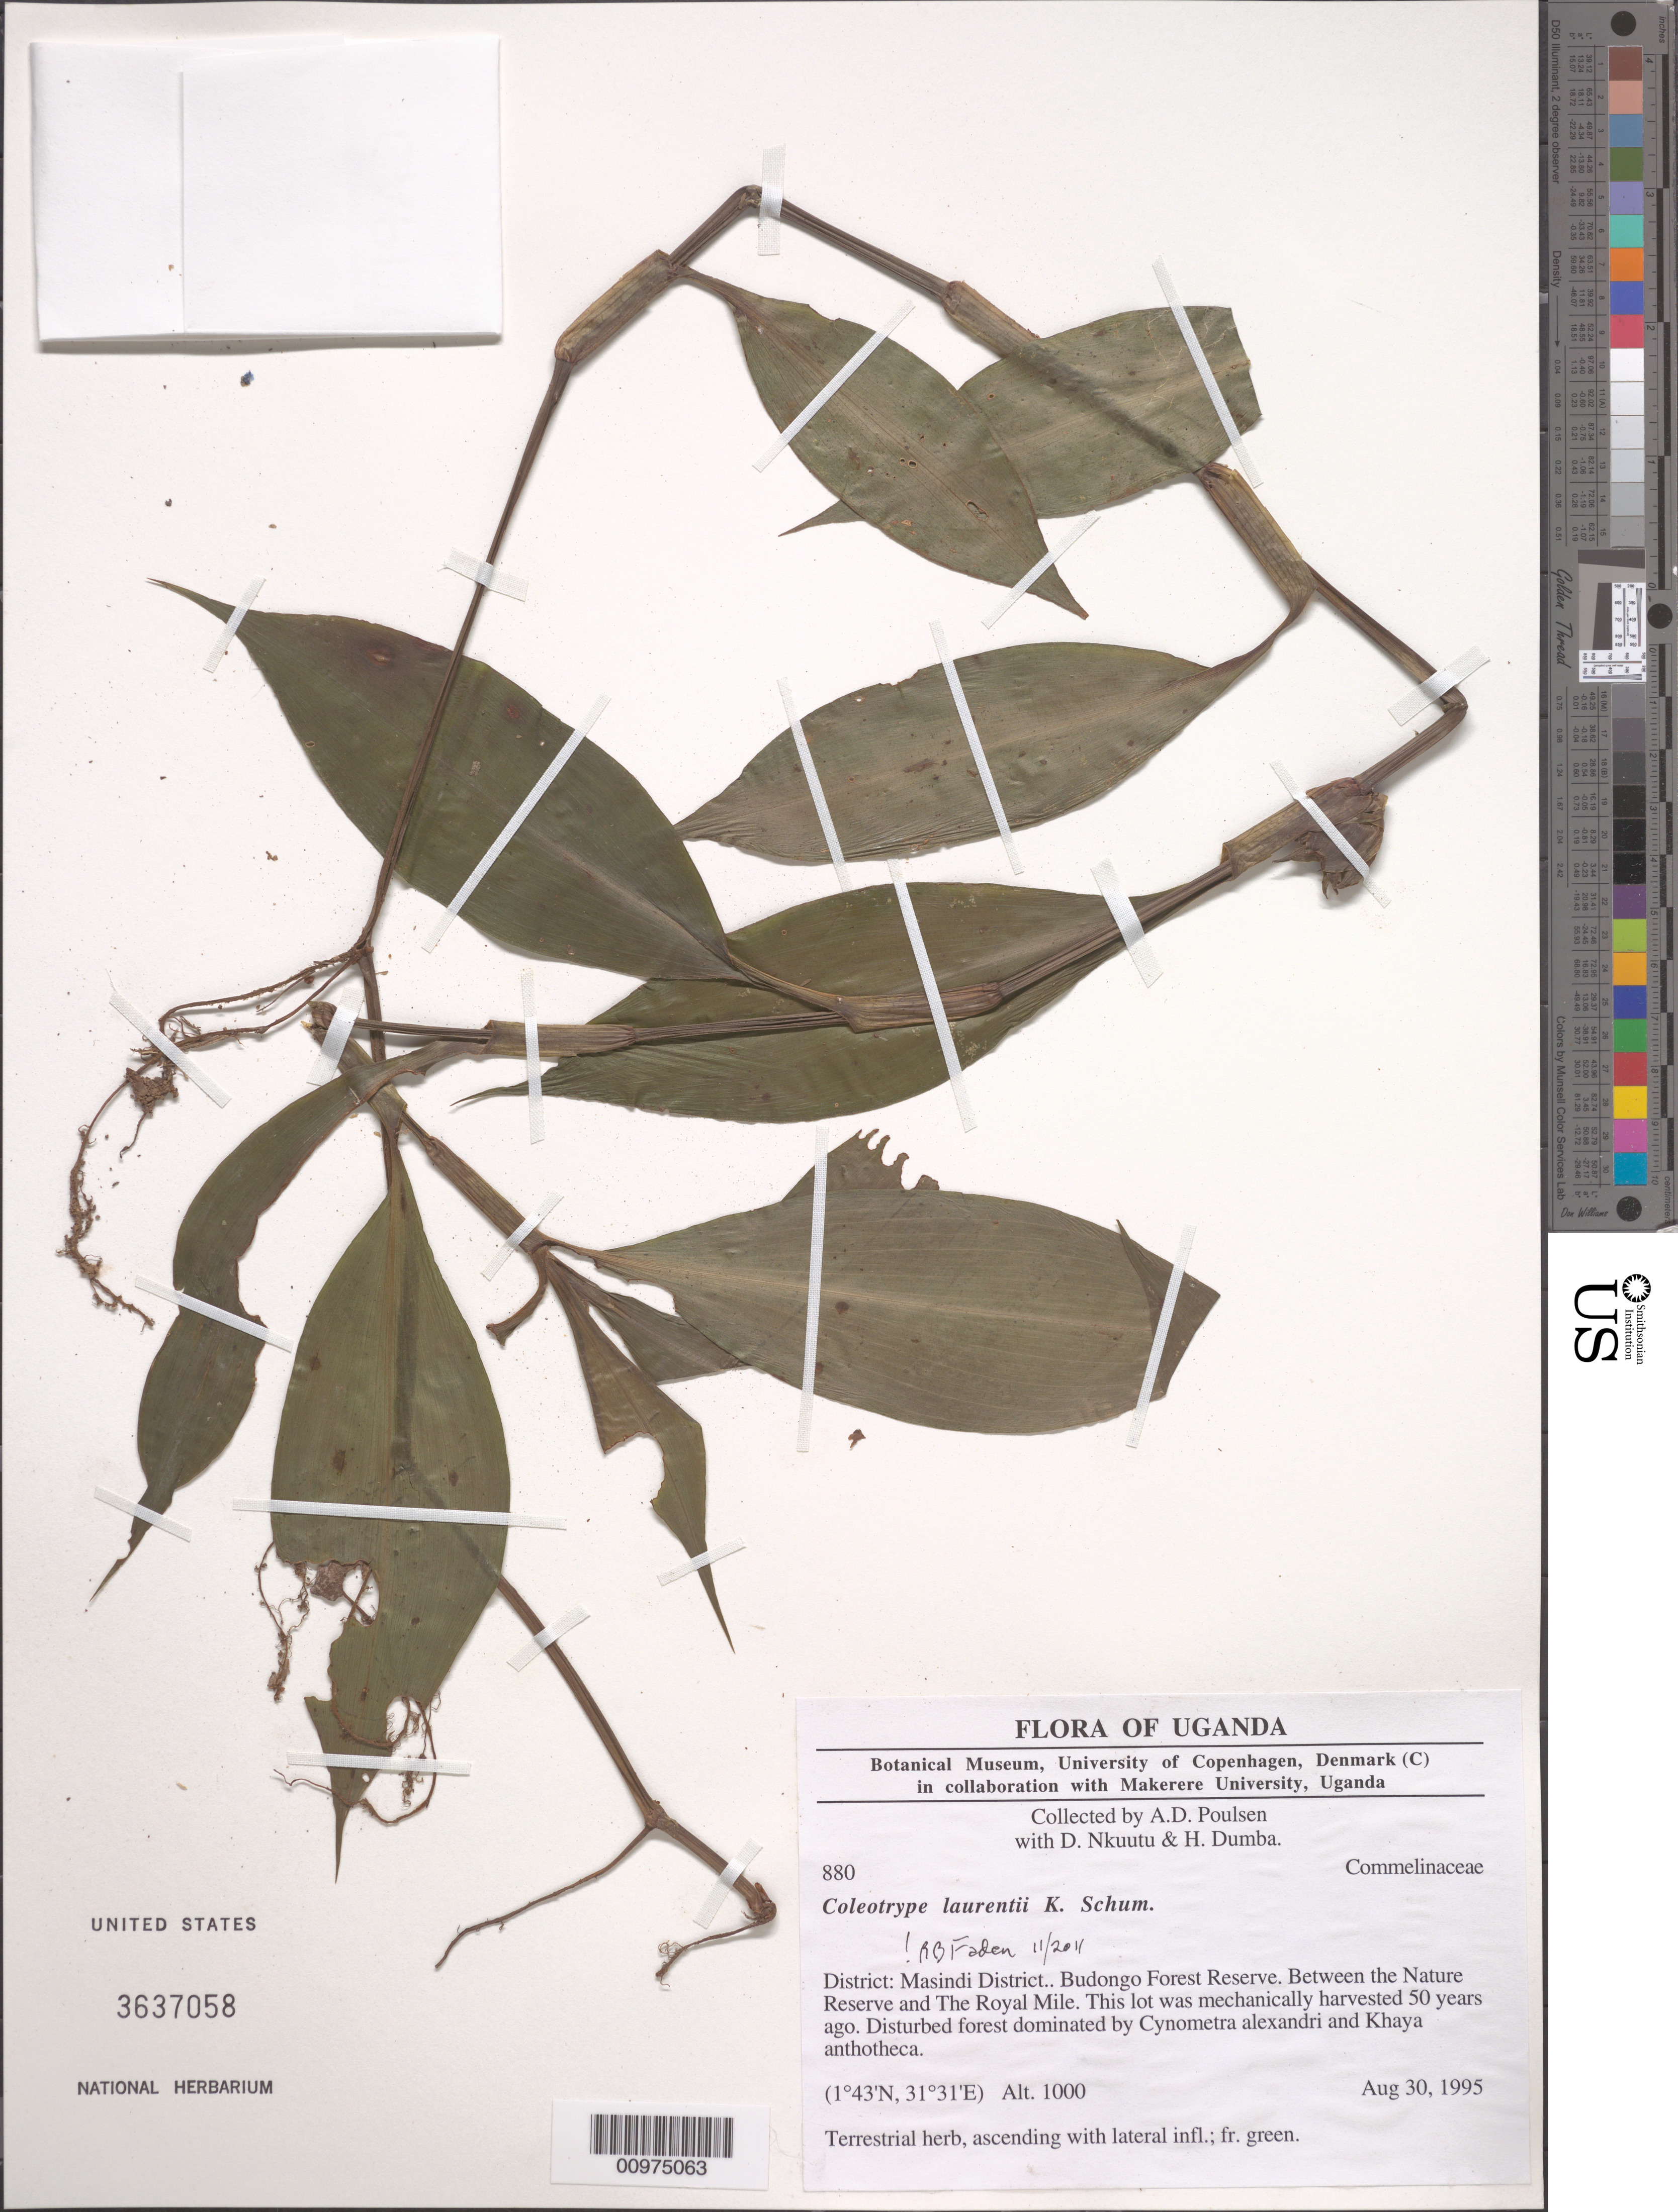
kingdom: Plantae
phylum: Tracheophyta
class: Liliopsida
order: Commelinales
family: Commelinaceae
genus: Coleotrype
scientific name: Coleotrype laurentii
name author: K. Schum.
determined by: Faden, Robert B., (US), Smithsonian Institution - National Museum of Natural History (UNITED STATES)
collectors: A. Poulsen et al.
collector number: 880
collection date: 1995-08-30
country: Uganda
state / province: Western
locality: Budongo Forest Reserve. Between the Nature Reserve and The Royal Mile. This lot was mechanically harvested 50 years ago.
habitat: Disturbed forest dominated by Cynometra alexandri and Khaya anthotheca.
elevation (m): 1000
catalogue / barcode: US 3637058